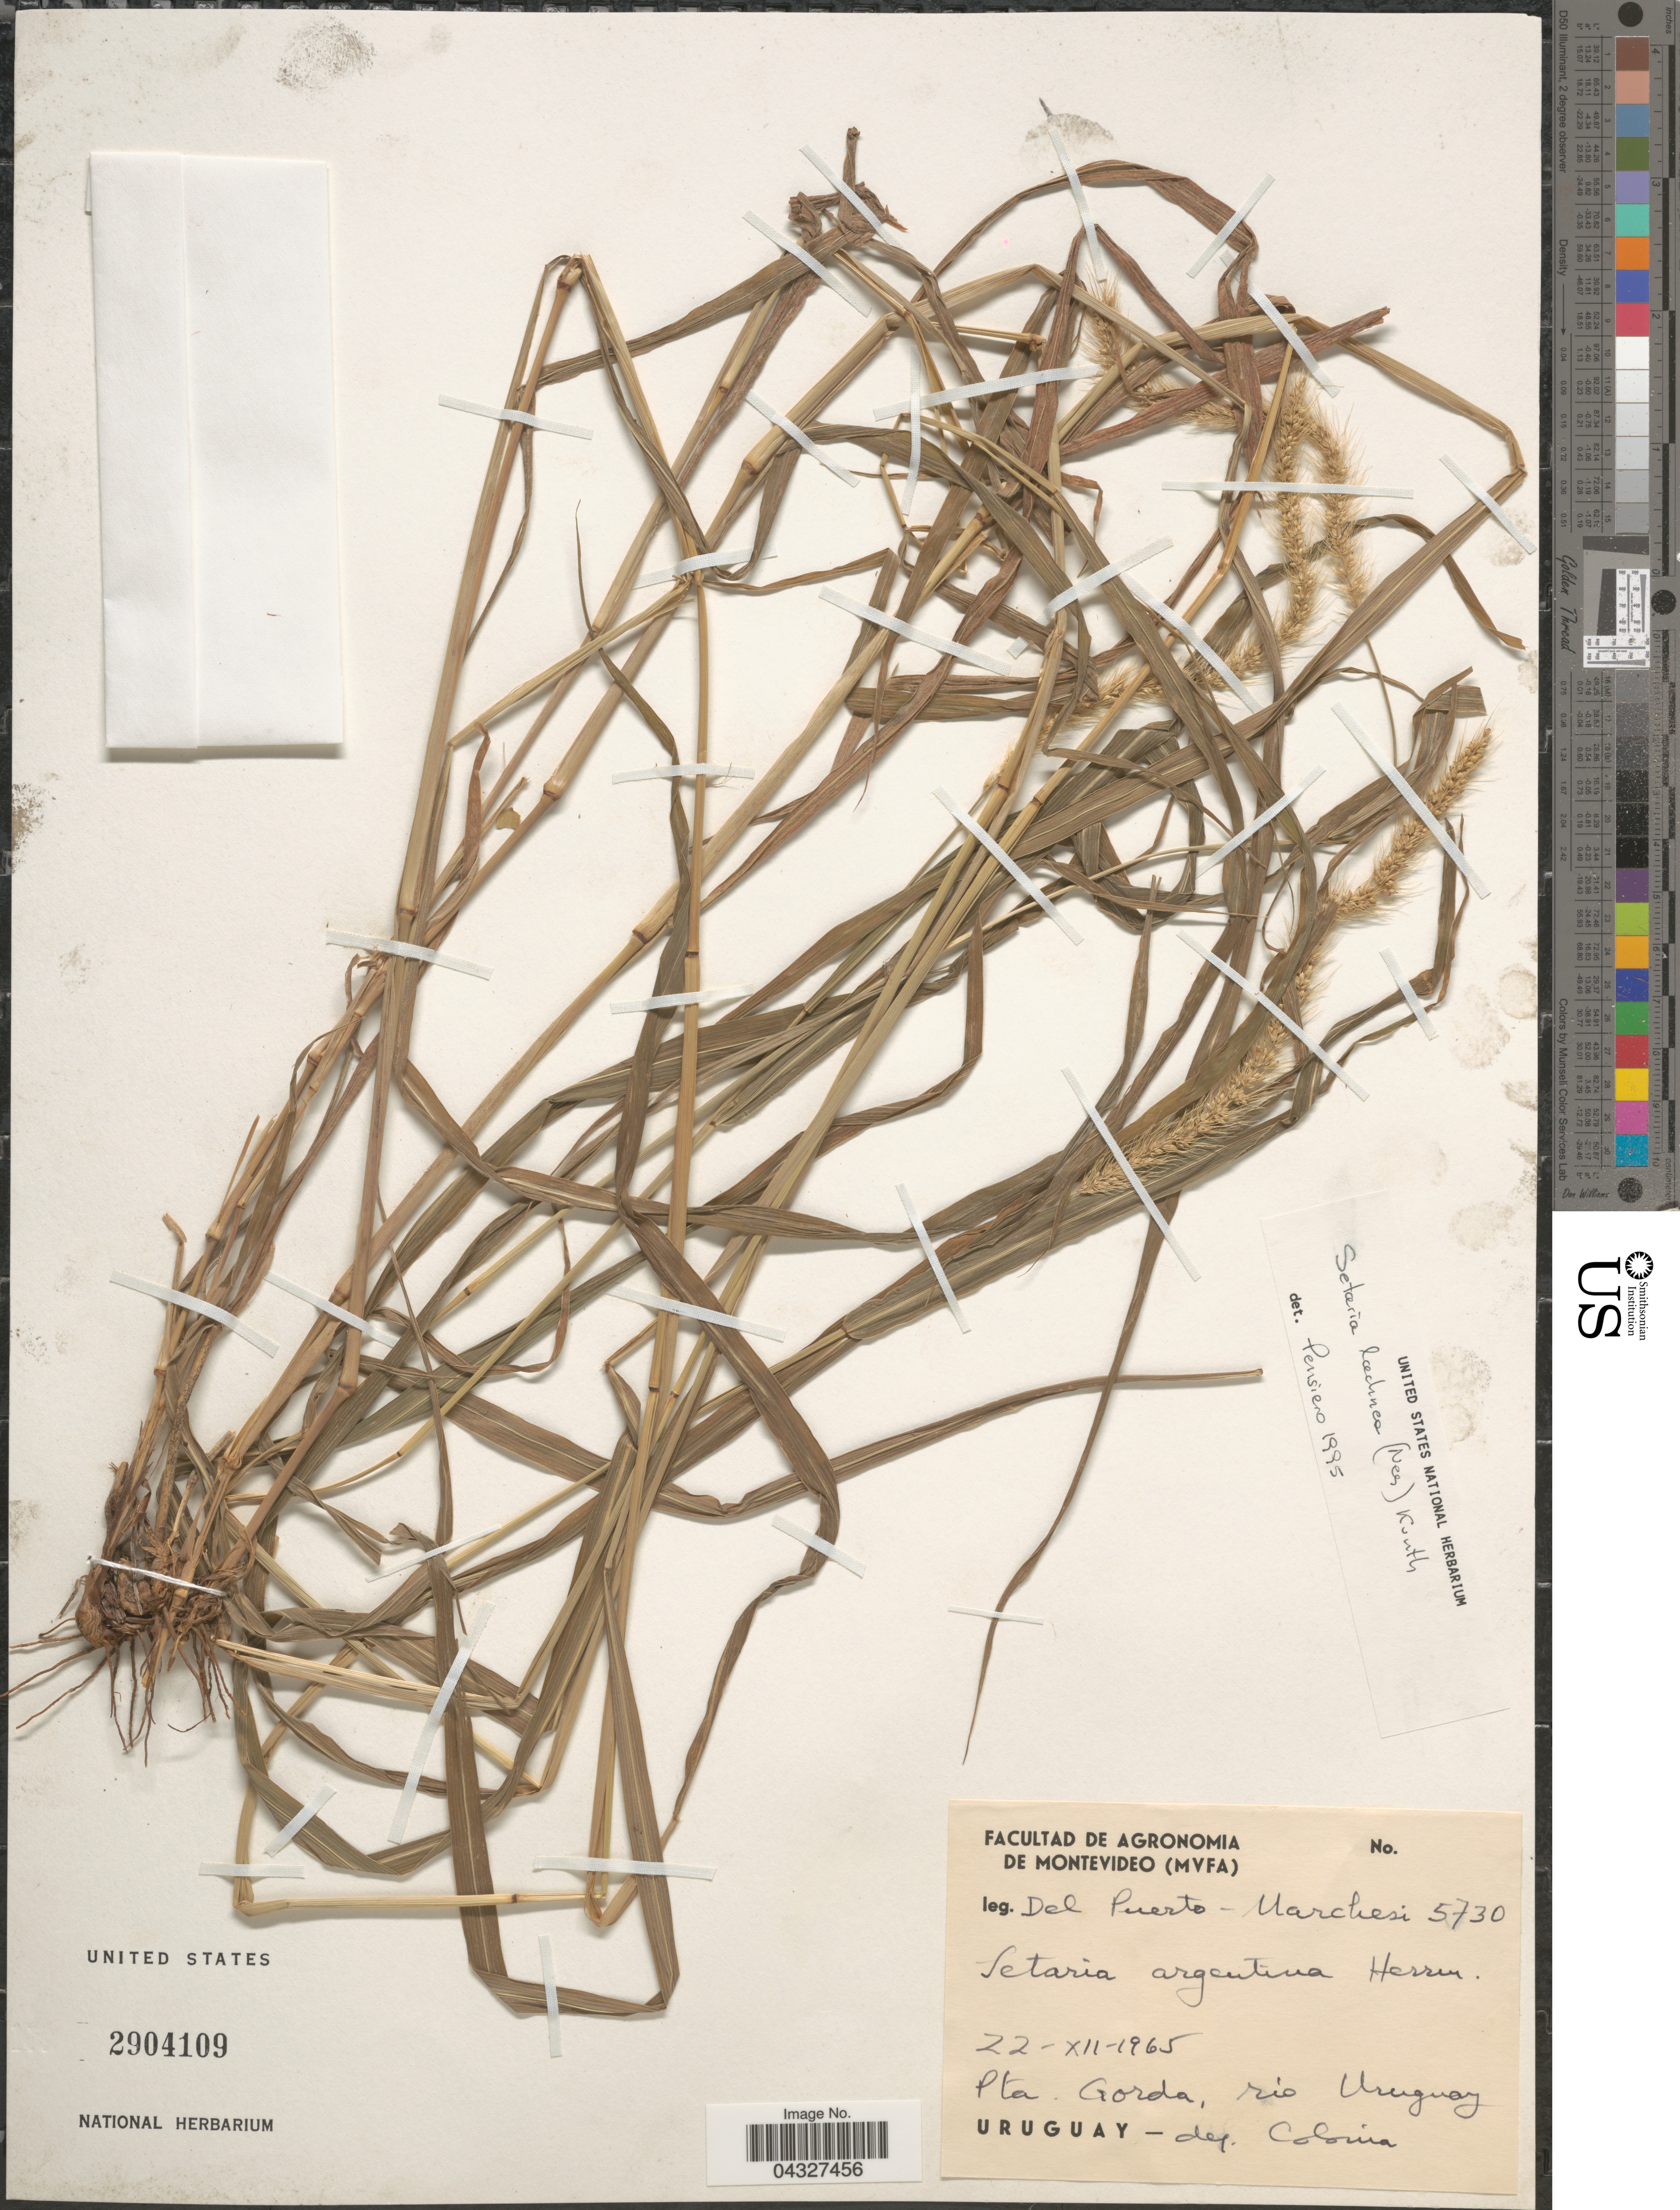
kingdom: Plantae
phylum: Tracheophyta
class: Liliopsida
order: Poales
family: Poaceae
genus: Setaria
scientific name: Setaria lachnea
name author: (Nees) Kunth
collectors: Del Puerto & Marchesi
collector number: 5730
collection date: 1965-12-22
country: Uruguay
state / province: Colonia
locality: Pta. Gorda, rio Uruguay. Dep. Colonia.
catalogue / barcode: US 2904109